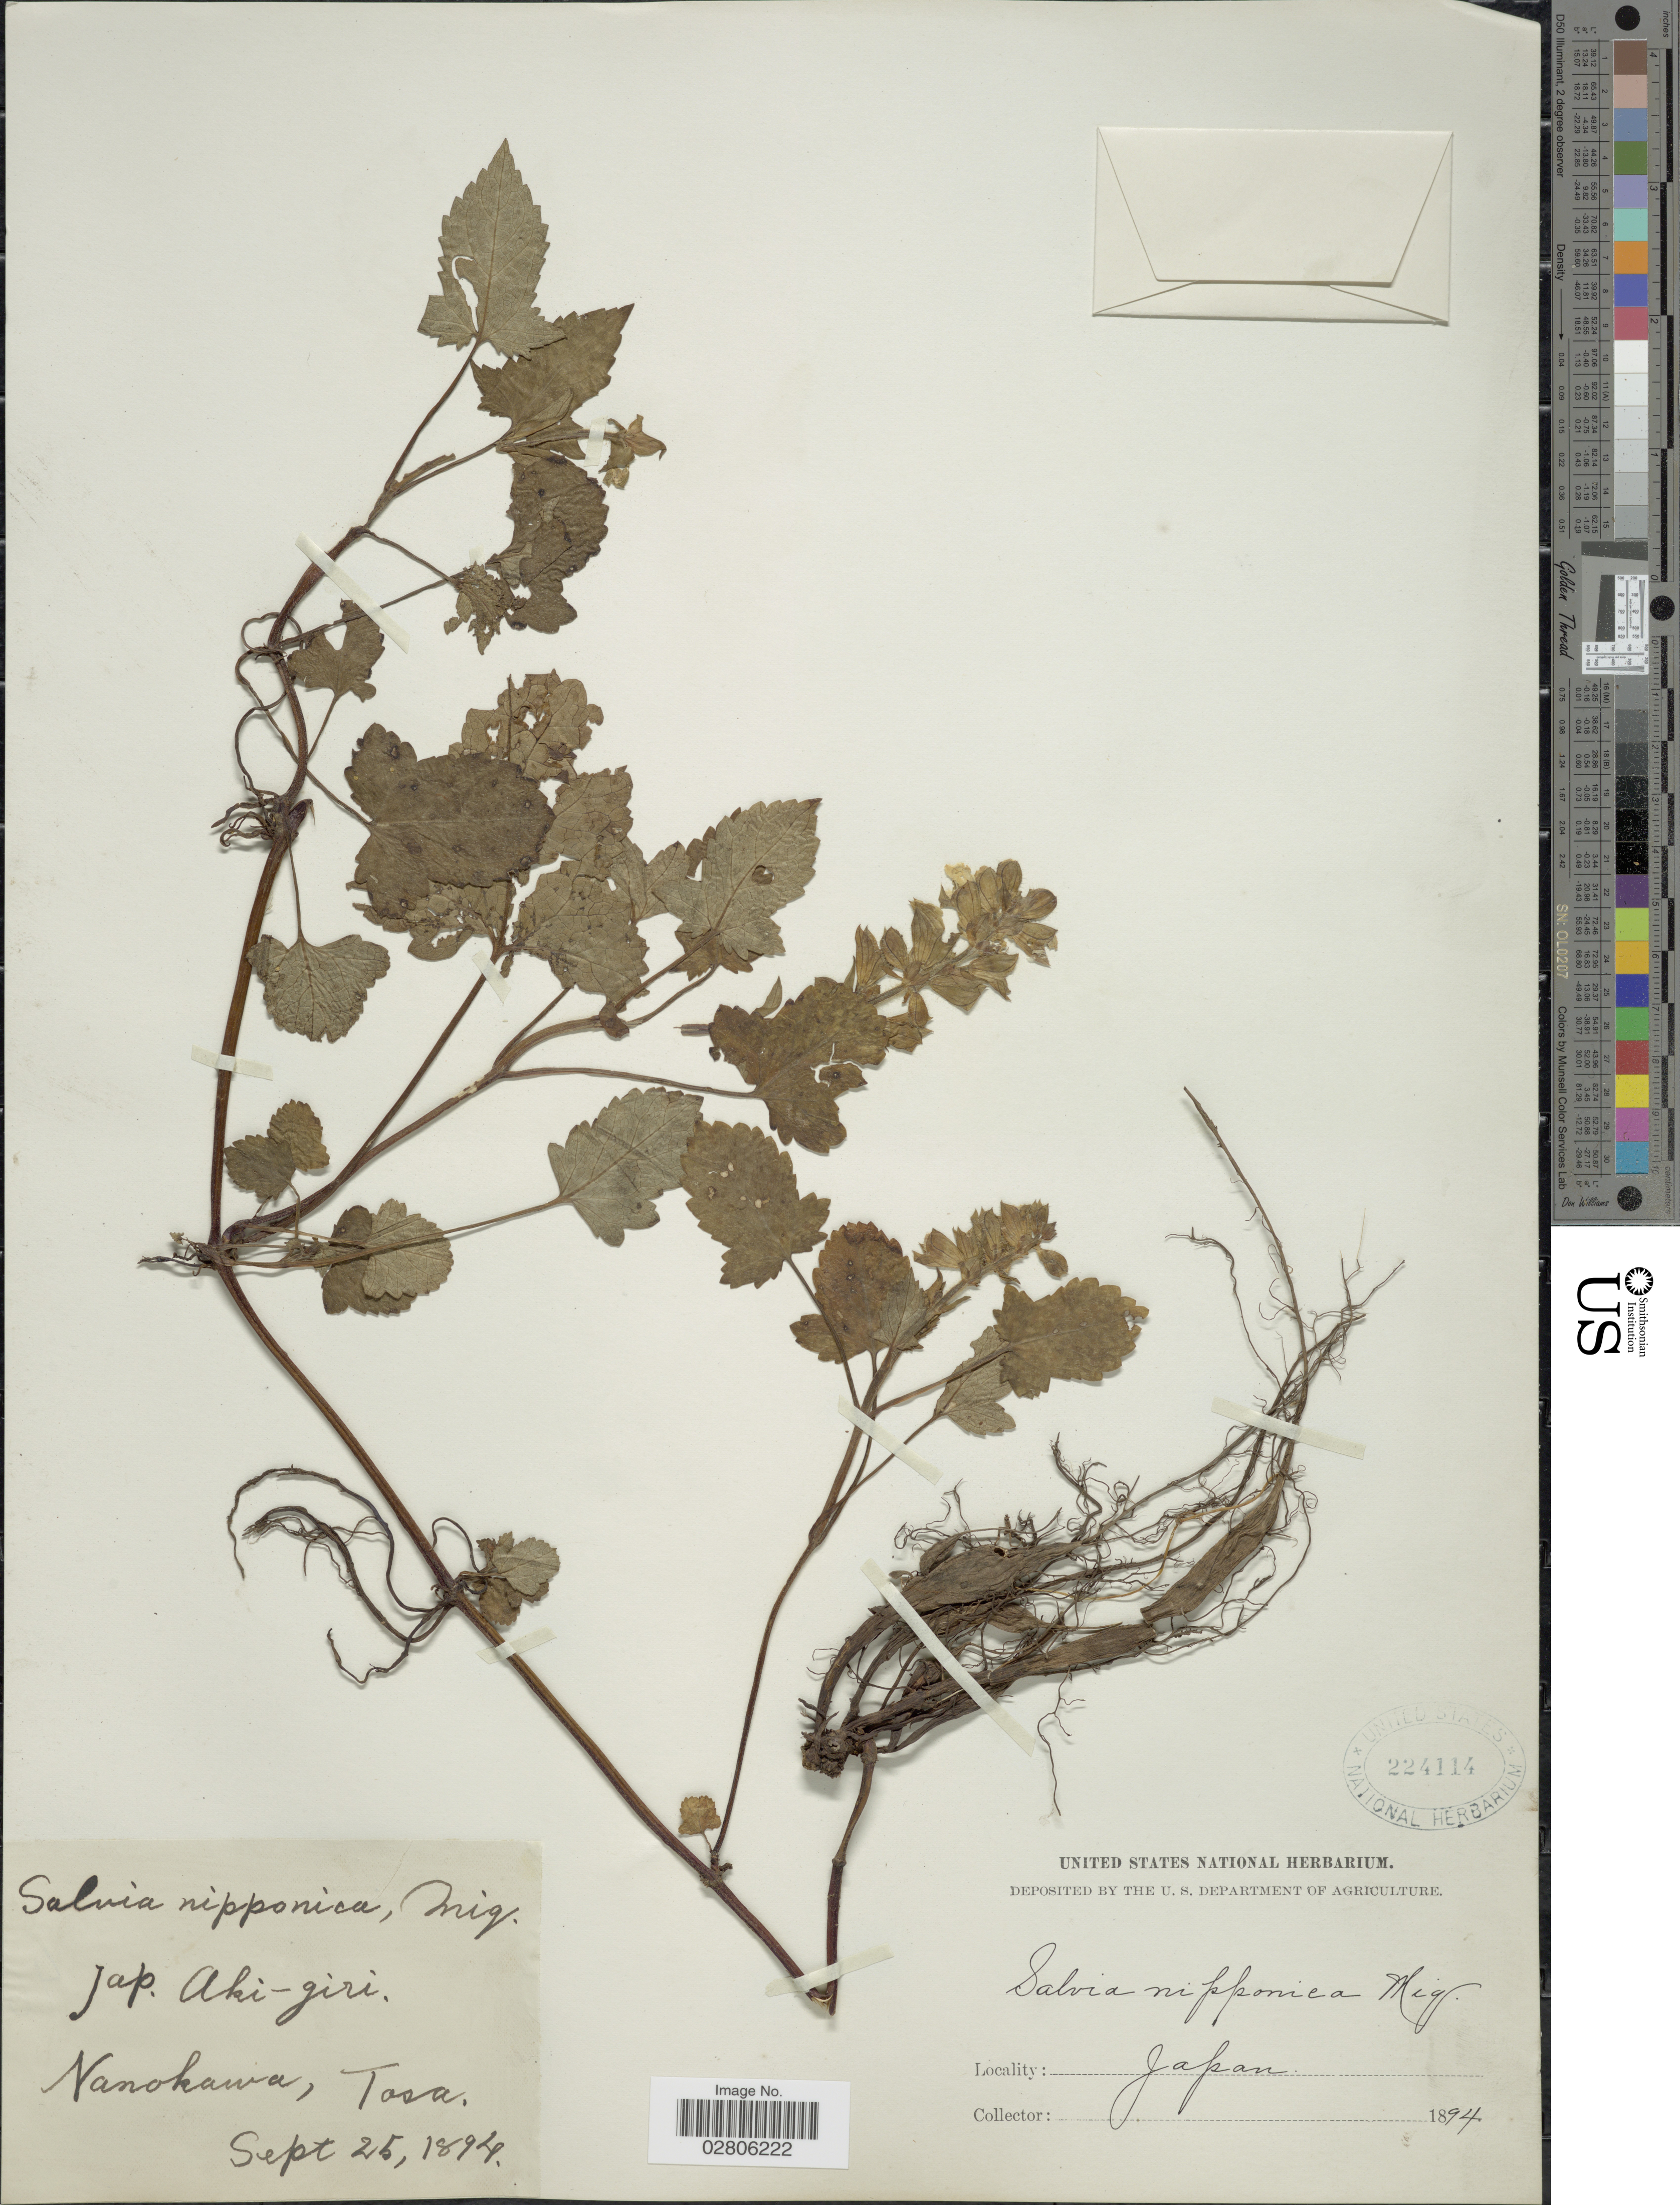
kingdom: Plantae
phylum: Tracheophyta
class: Magnoliopsida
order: Lamiales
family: Lamiaceae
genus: Salvia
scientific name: Salvia nipponica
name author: Miq.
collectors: ex herb. United States National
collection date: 1894-09-25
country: Japan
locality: Nanokawa, Tosa.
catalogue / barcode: US 224114